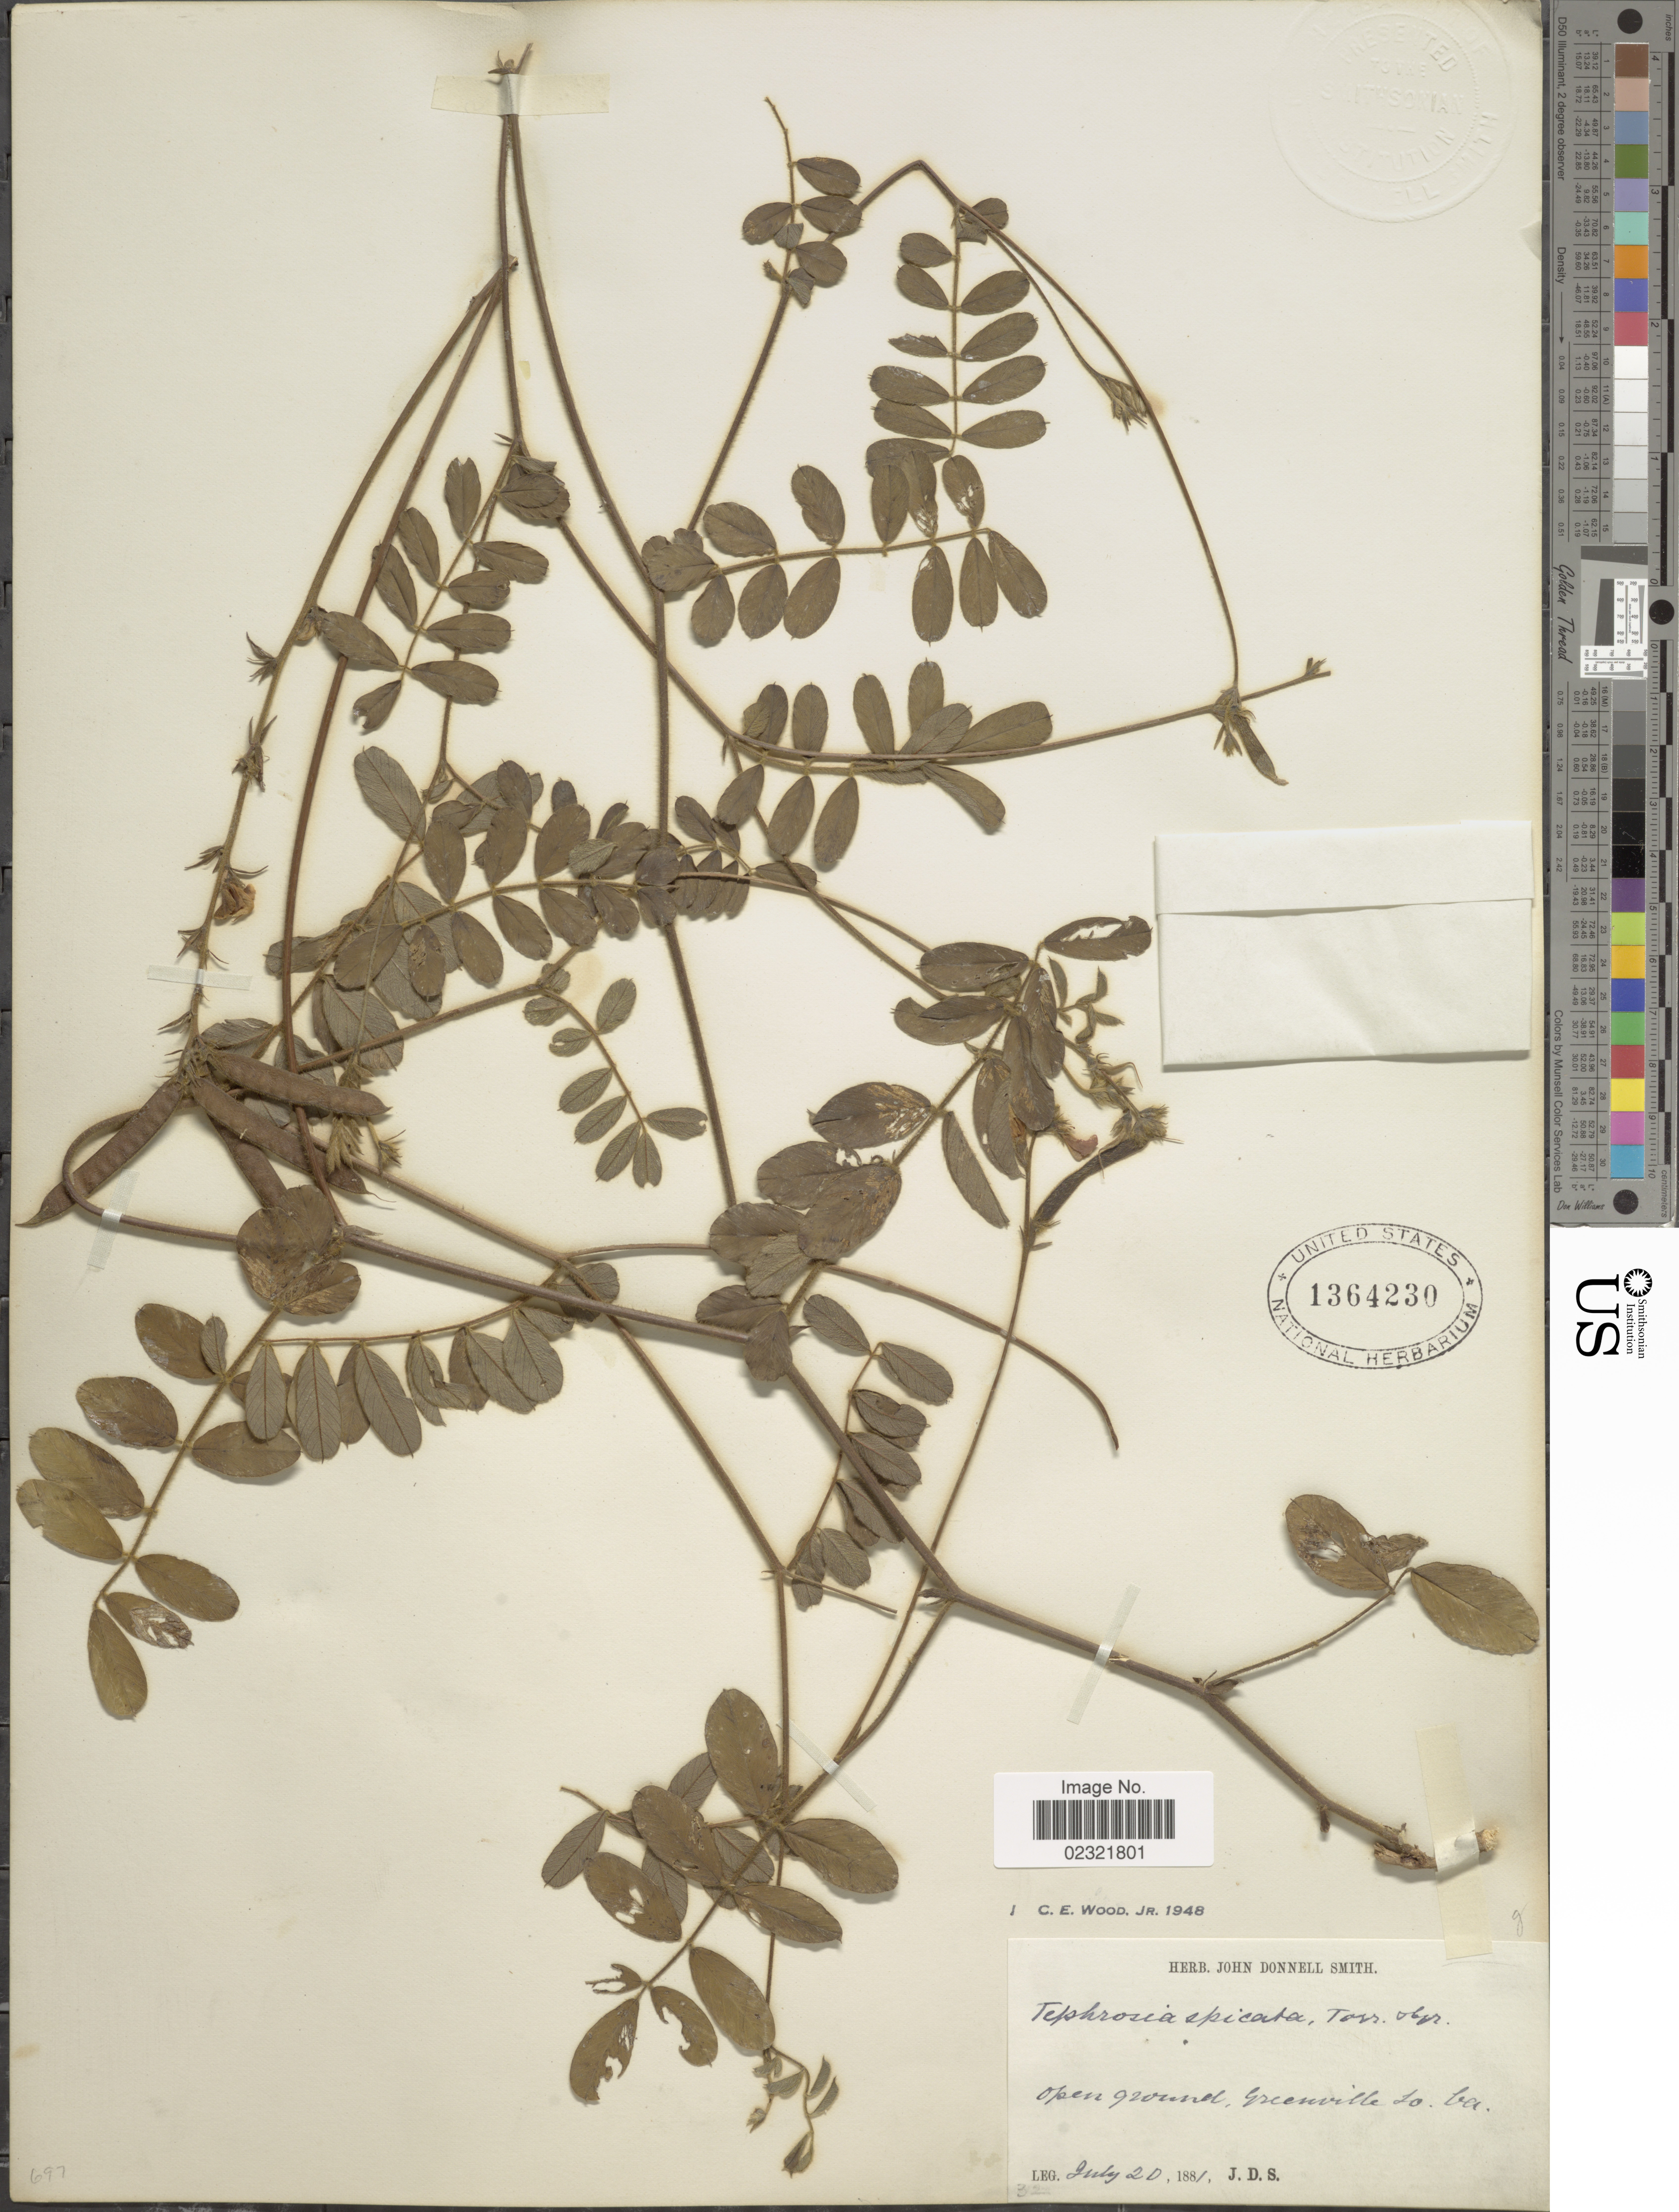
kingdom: Plantae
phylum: Tracheophyta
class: Magnoliopsida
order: Fabales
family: Fabaceae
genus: Tephrosia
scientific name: Tephrosia spicata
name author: (Walter) Torr. & A. Gray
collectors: J. Donnell Smith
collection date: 1881-07-20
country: United States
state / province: South Carolina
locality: Open ground, Greenville So Ca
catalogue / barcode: US 1364230